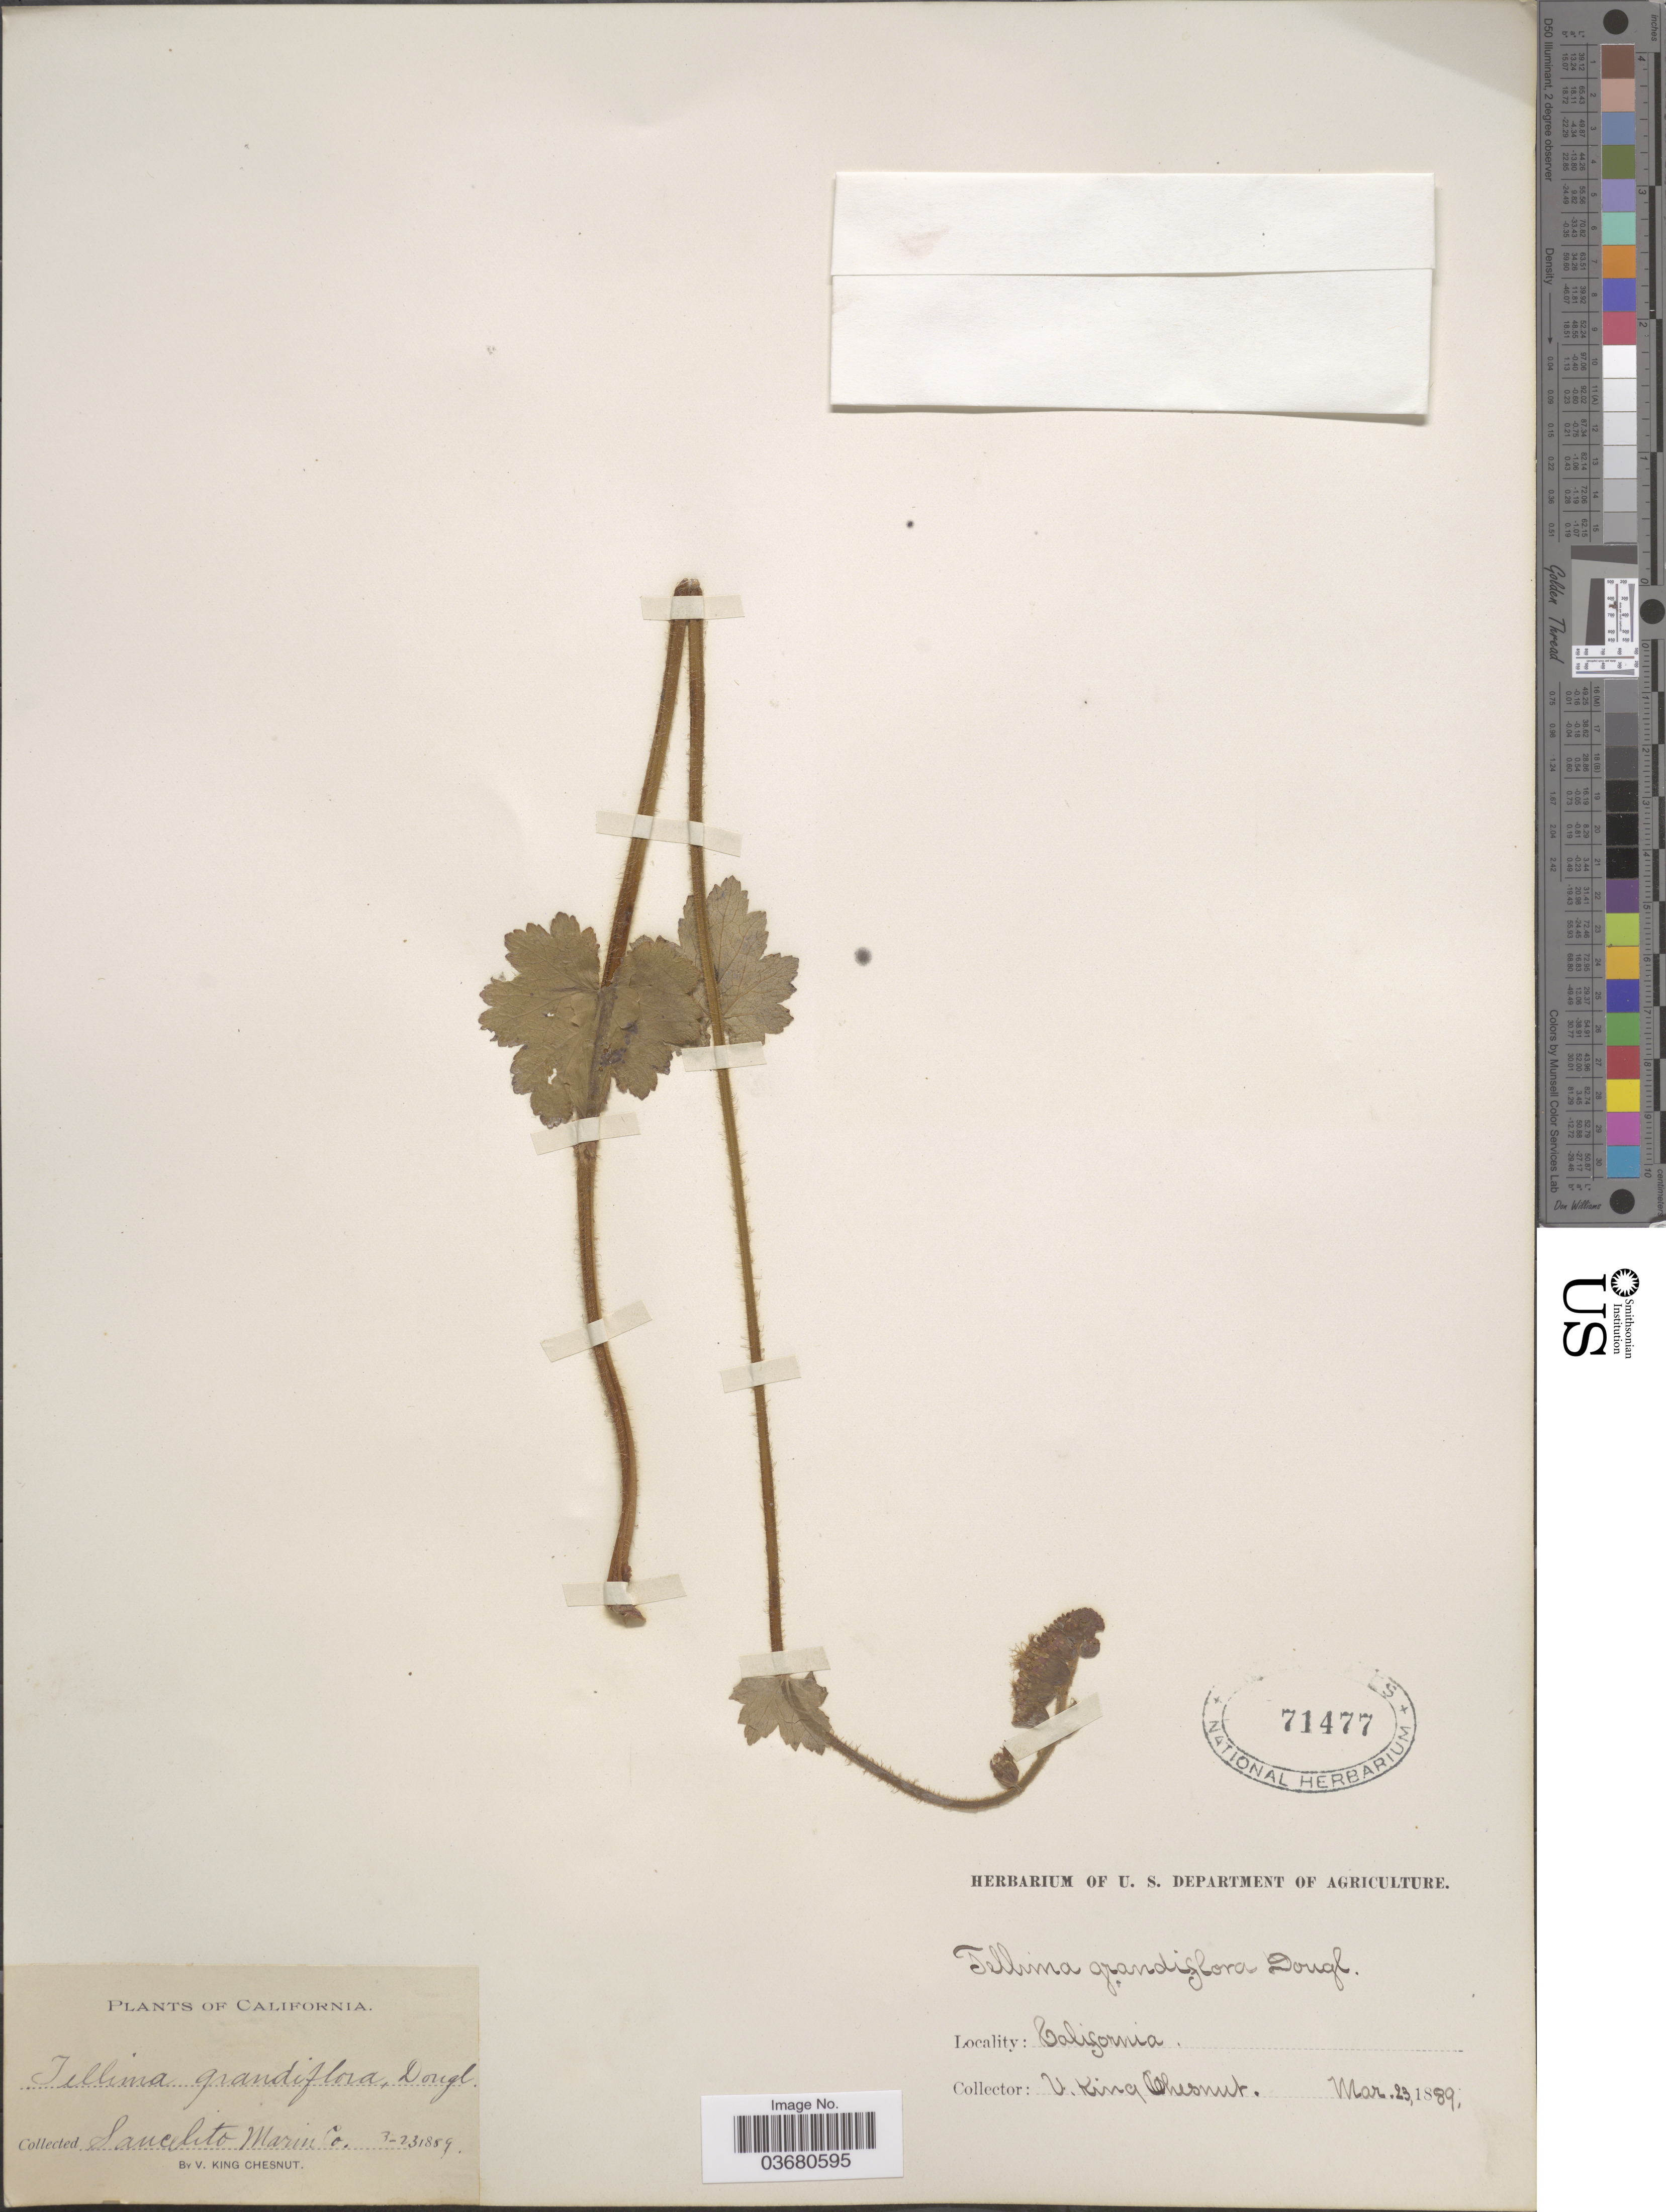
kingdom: Plantae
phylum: Tracheophyta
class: Magnoliopsida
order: Saxifragales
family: Saxifragaceae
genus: Tellima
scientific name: Tellima grandiflora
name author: (Pursh) Douglas ex Lindl.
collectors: V. K. Chestnut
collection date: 1889-03-23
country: United States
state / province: California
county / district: Marin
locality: Sancelito Marin Co.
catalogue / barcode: US 71477